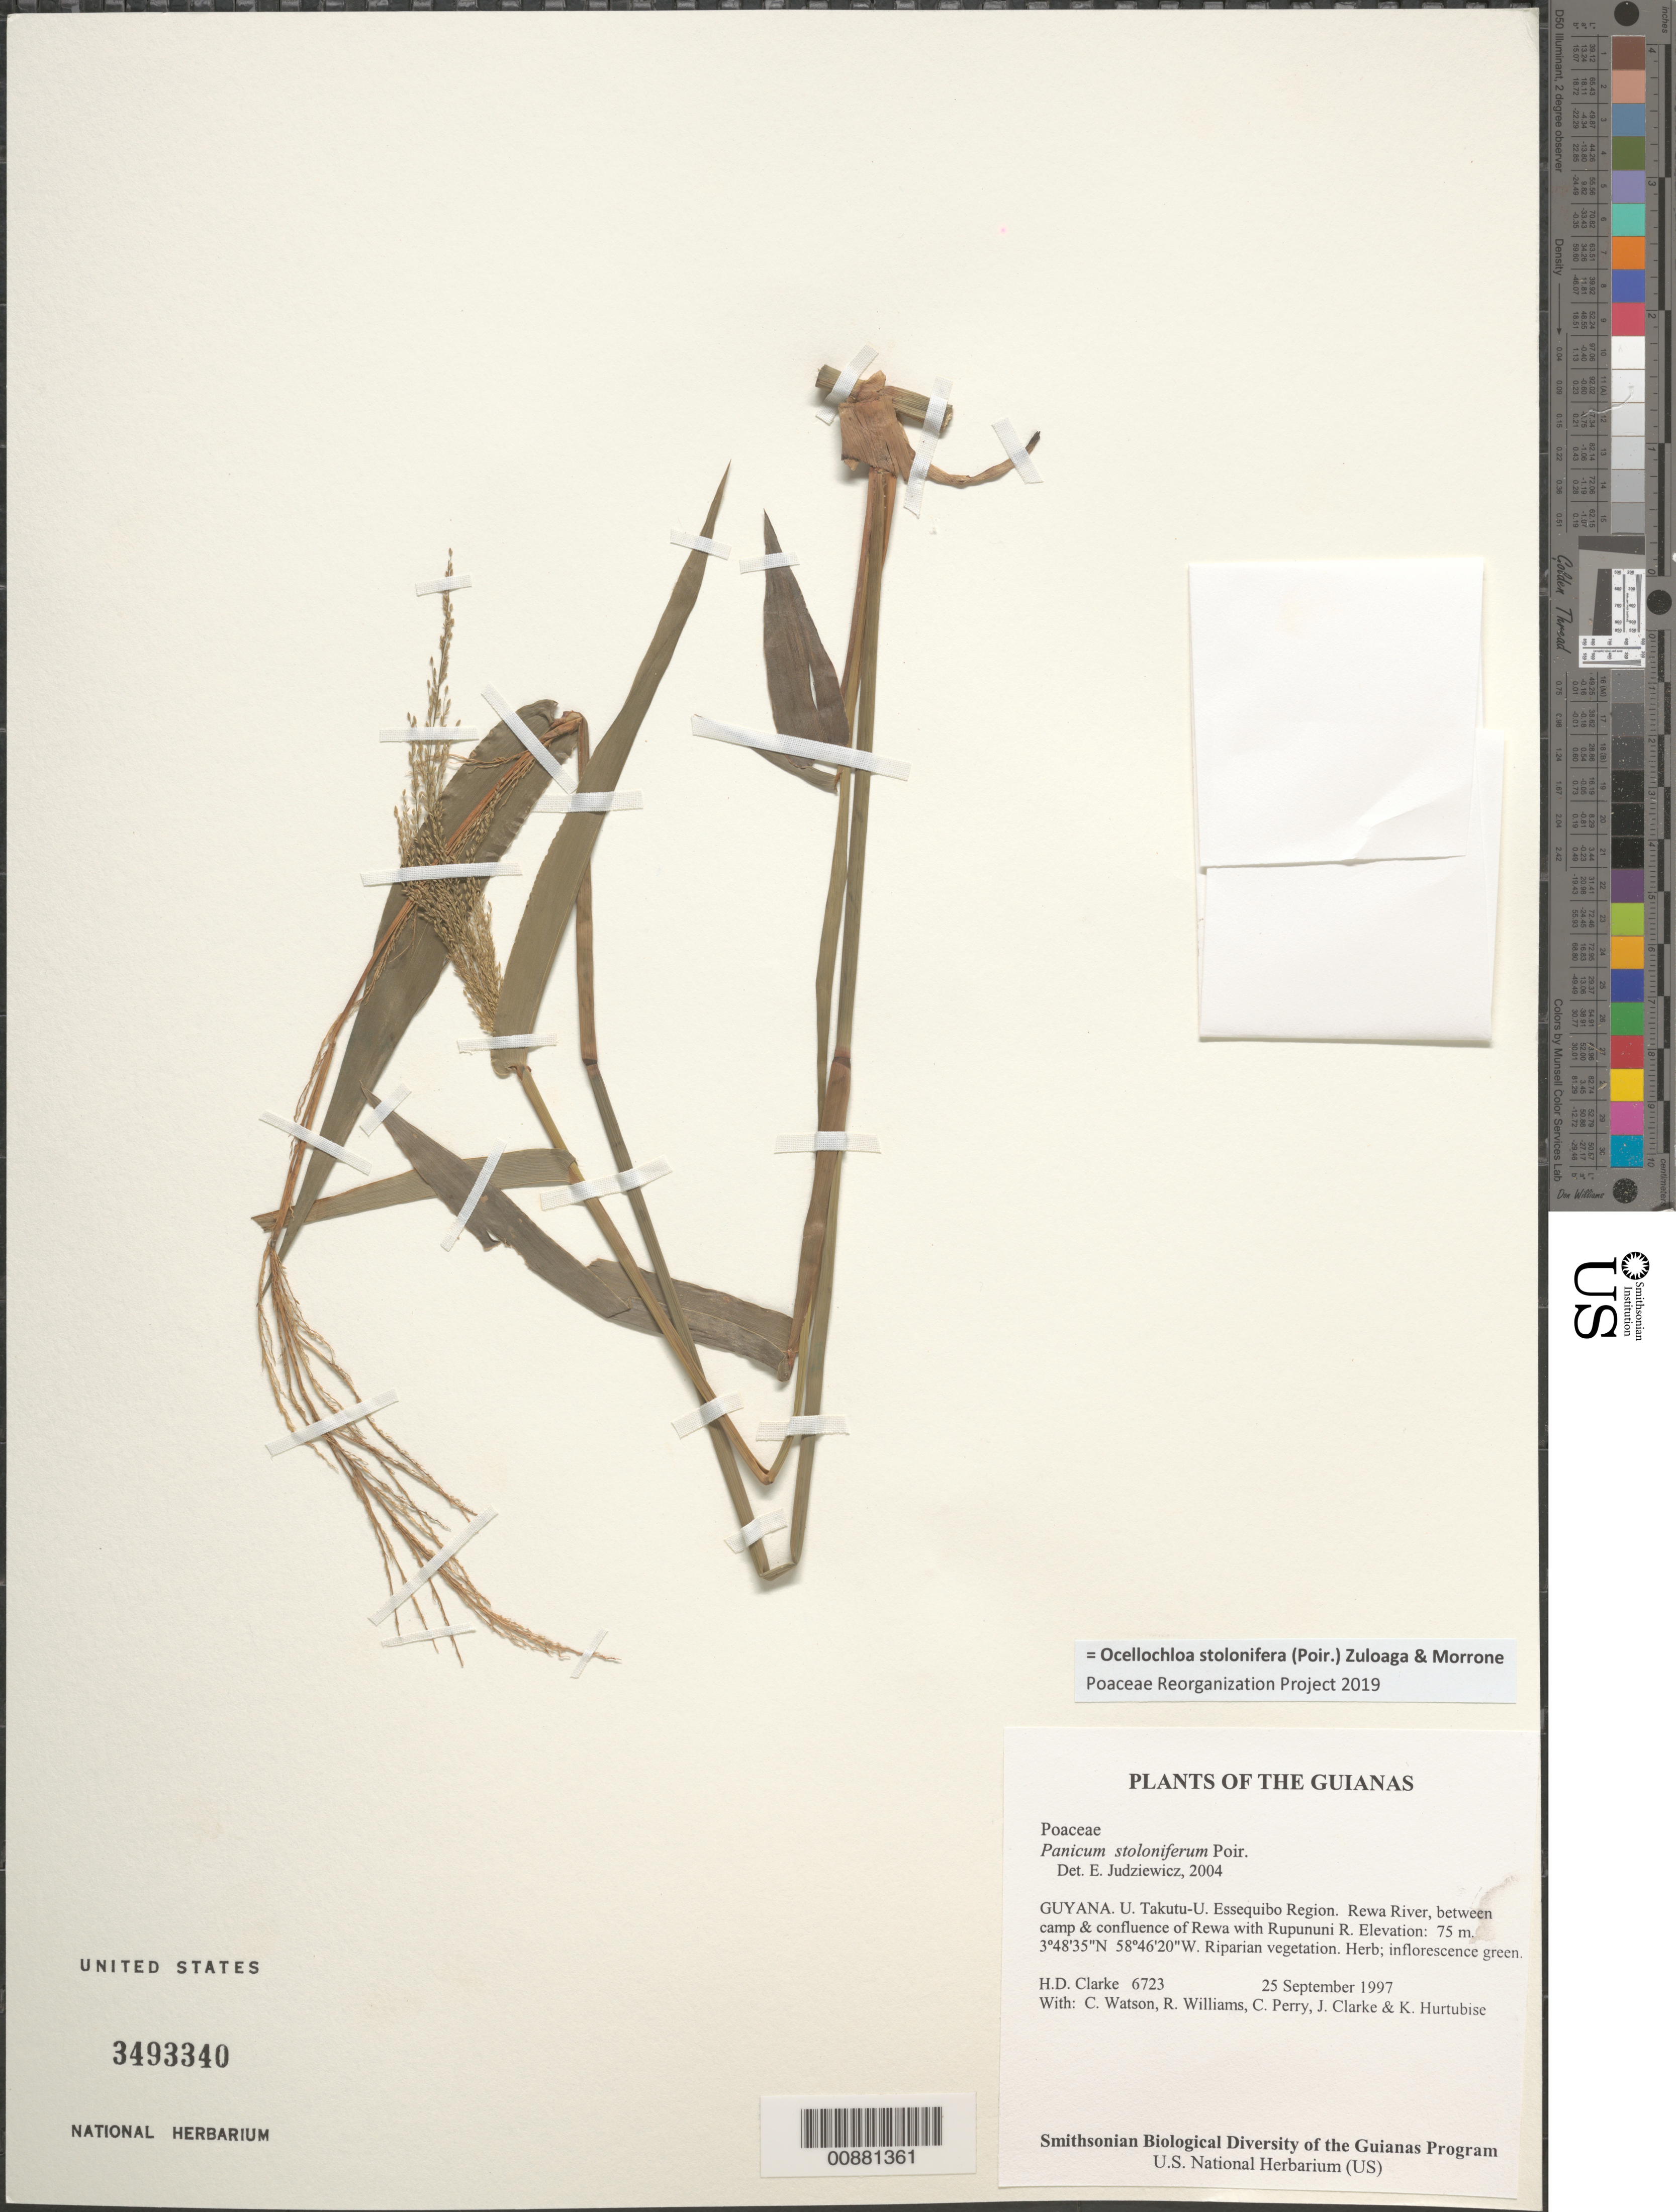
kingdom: Plantae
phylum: Tracheophyta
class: Liliopsida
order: Poales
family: Poaceae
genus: Panicum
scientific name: Panicum stoloniferum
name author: Poir.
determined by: Judziewicz, E. J.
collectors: H. D. Clarke, C. Watson, R. Williams, C. Perry, J. Clarke & K. Hurtubise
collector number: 6723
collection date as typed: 25 September 1997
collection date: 1997-09-25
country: Guyana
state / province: U. Takutu-U. Essequibo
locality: Rewa River, between camp & confluence of Rewa with Rupununi R.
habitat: Riparian vegetation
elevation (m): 75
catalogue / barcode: US 3493340